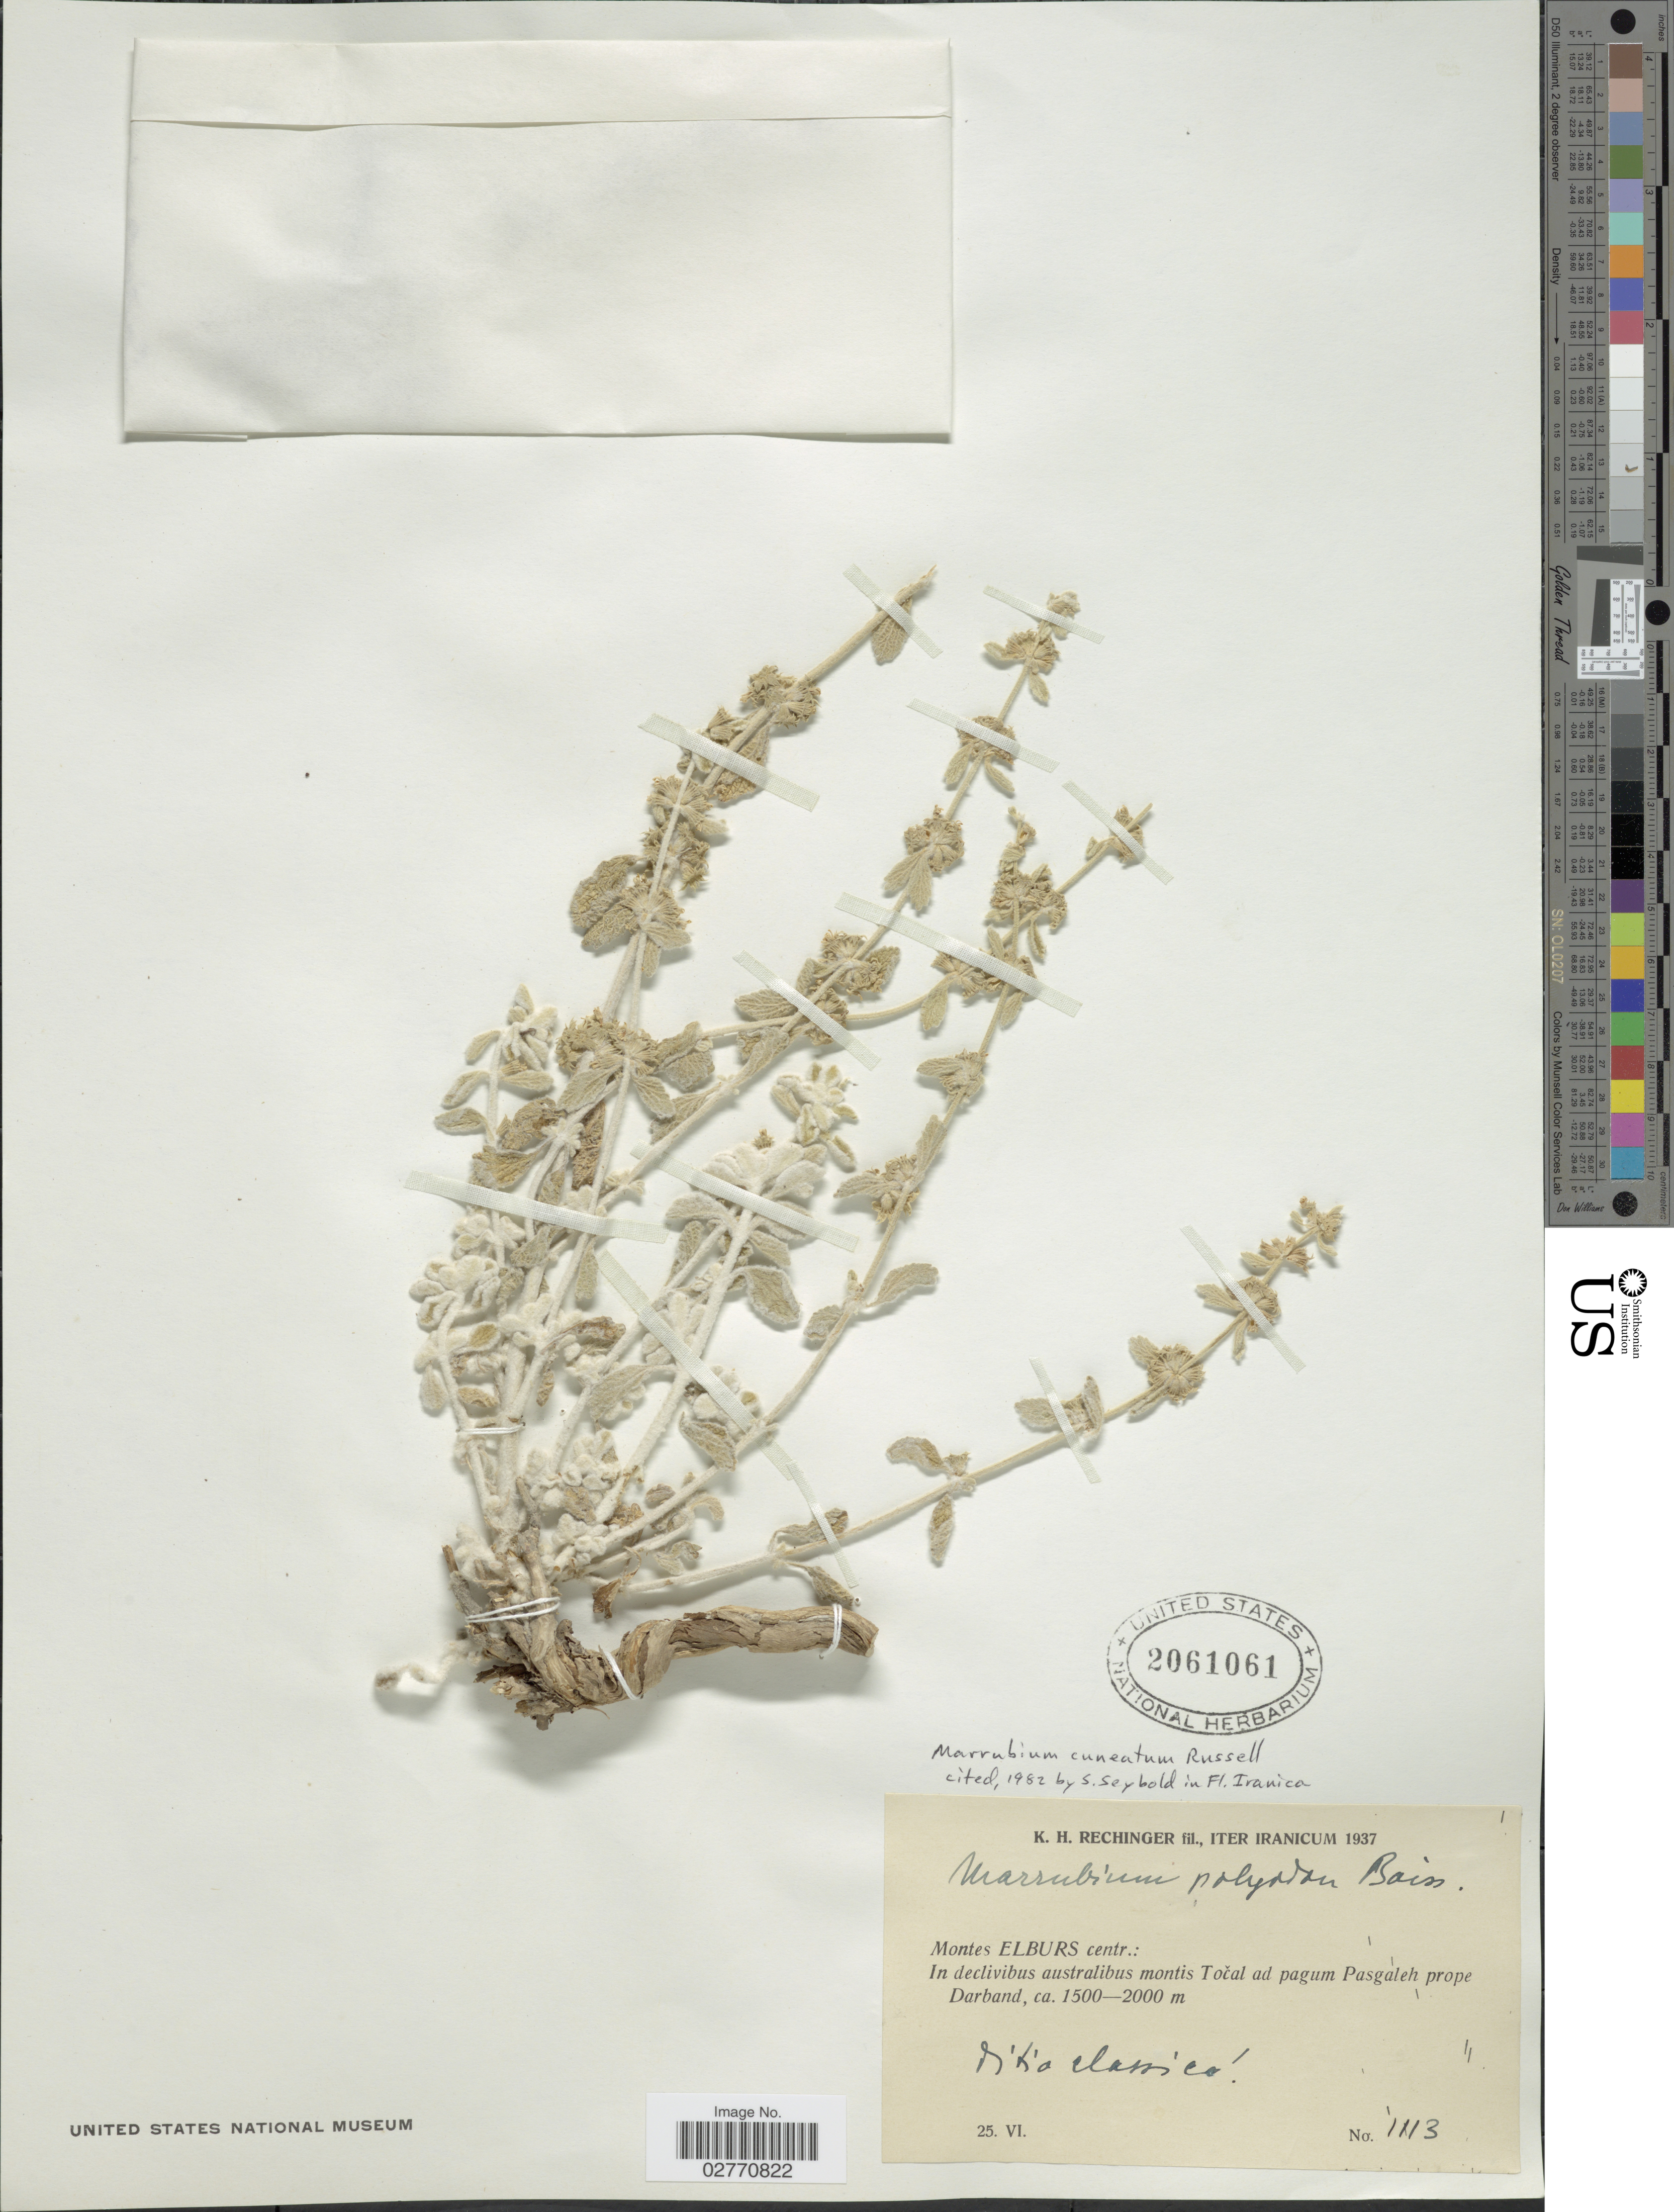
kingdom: Plantae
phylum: Tracheophyta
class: Magnoliopsida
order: Lamiales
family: Lamiaceae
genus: Marrubium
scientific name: Marrubium cuneatum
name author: Banks & Sol.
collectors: K. H. Rechinger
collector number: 1113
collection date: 1937-06-25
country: Iran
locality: Iranicum. Montes Elburs centr.: In declivibus australibus montis Tocal ad pagum Pasgaleh prope Darband.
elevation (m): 1500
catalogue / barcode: US 2061061